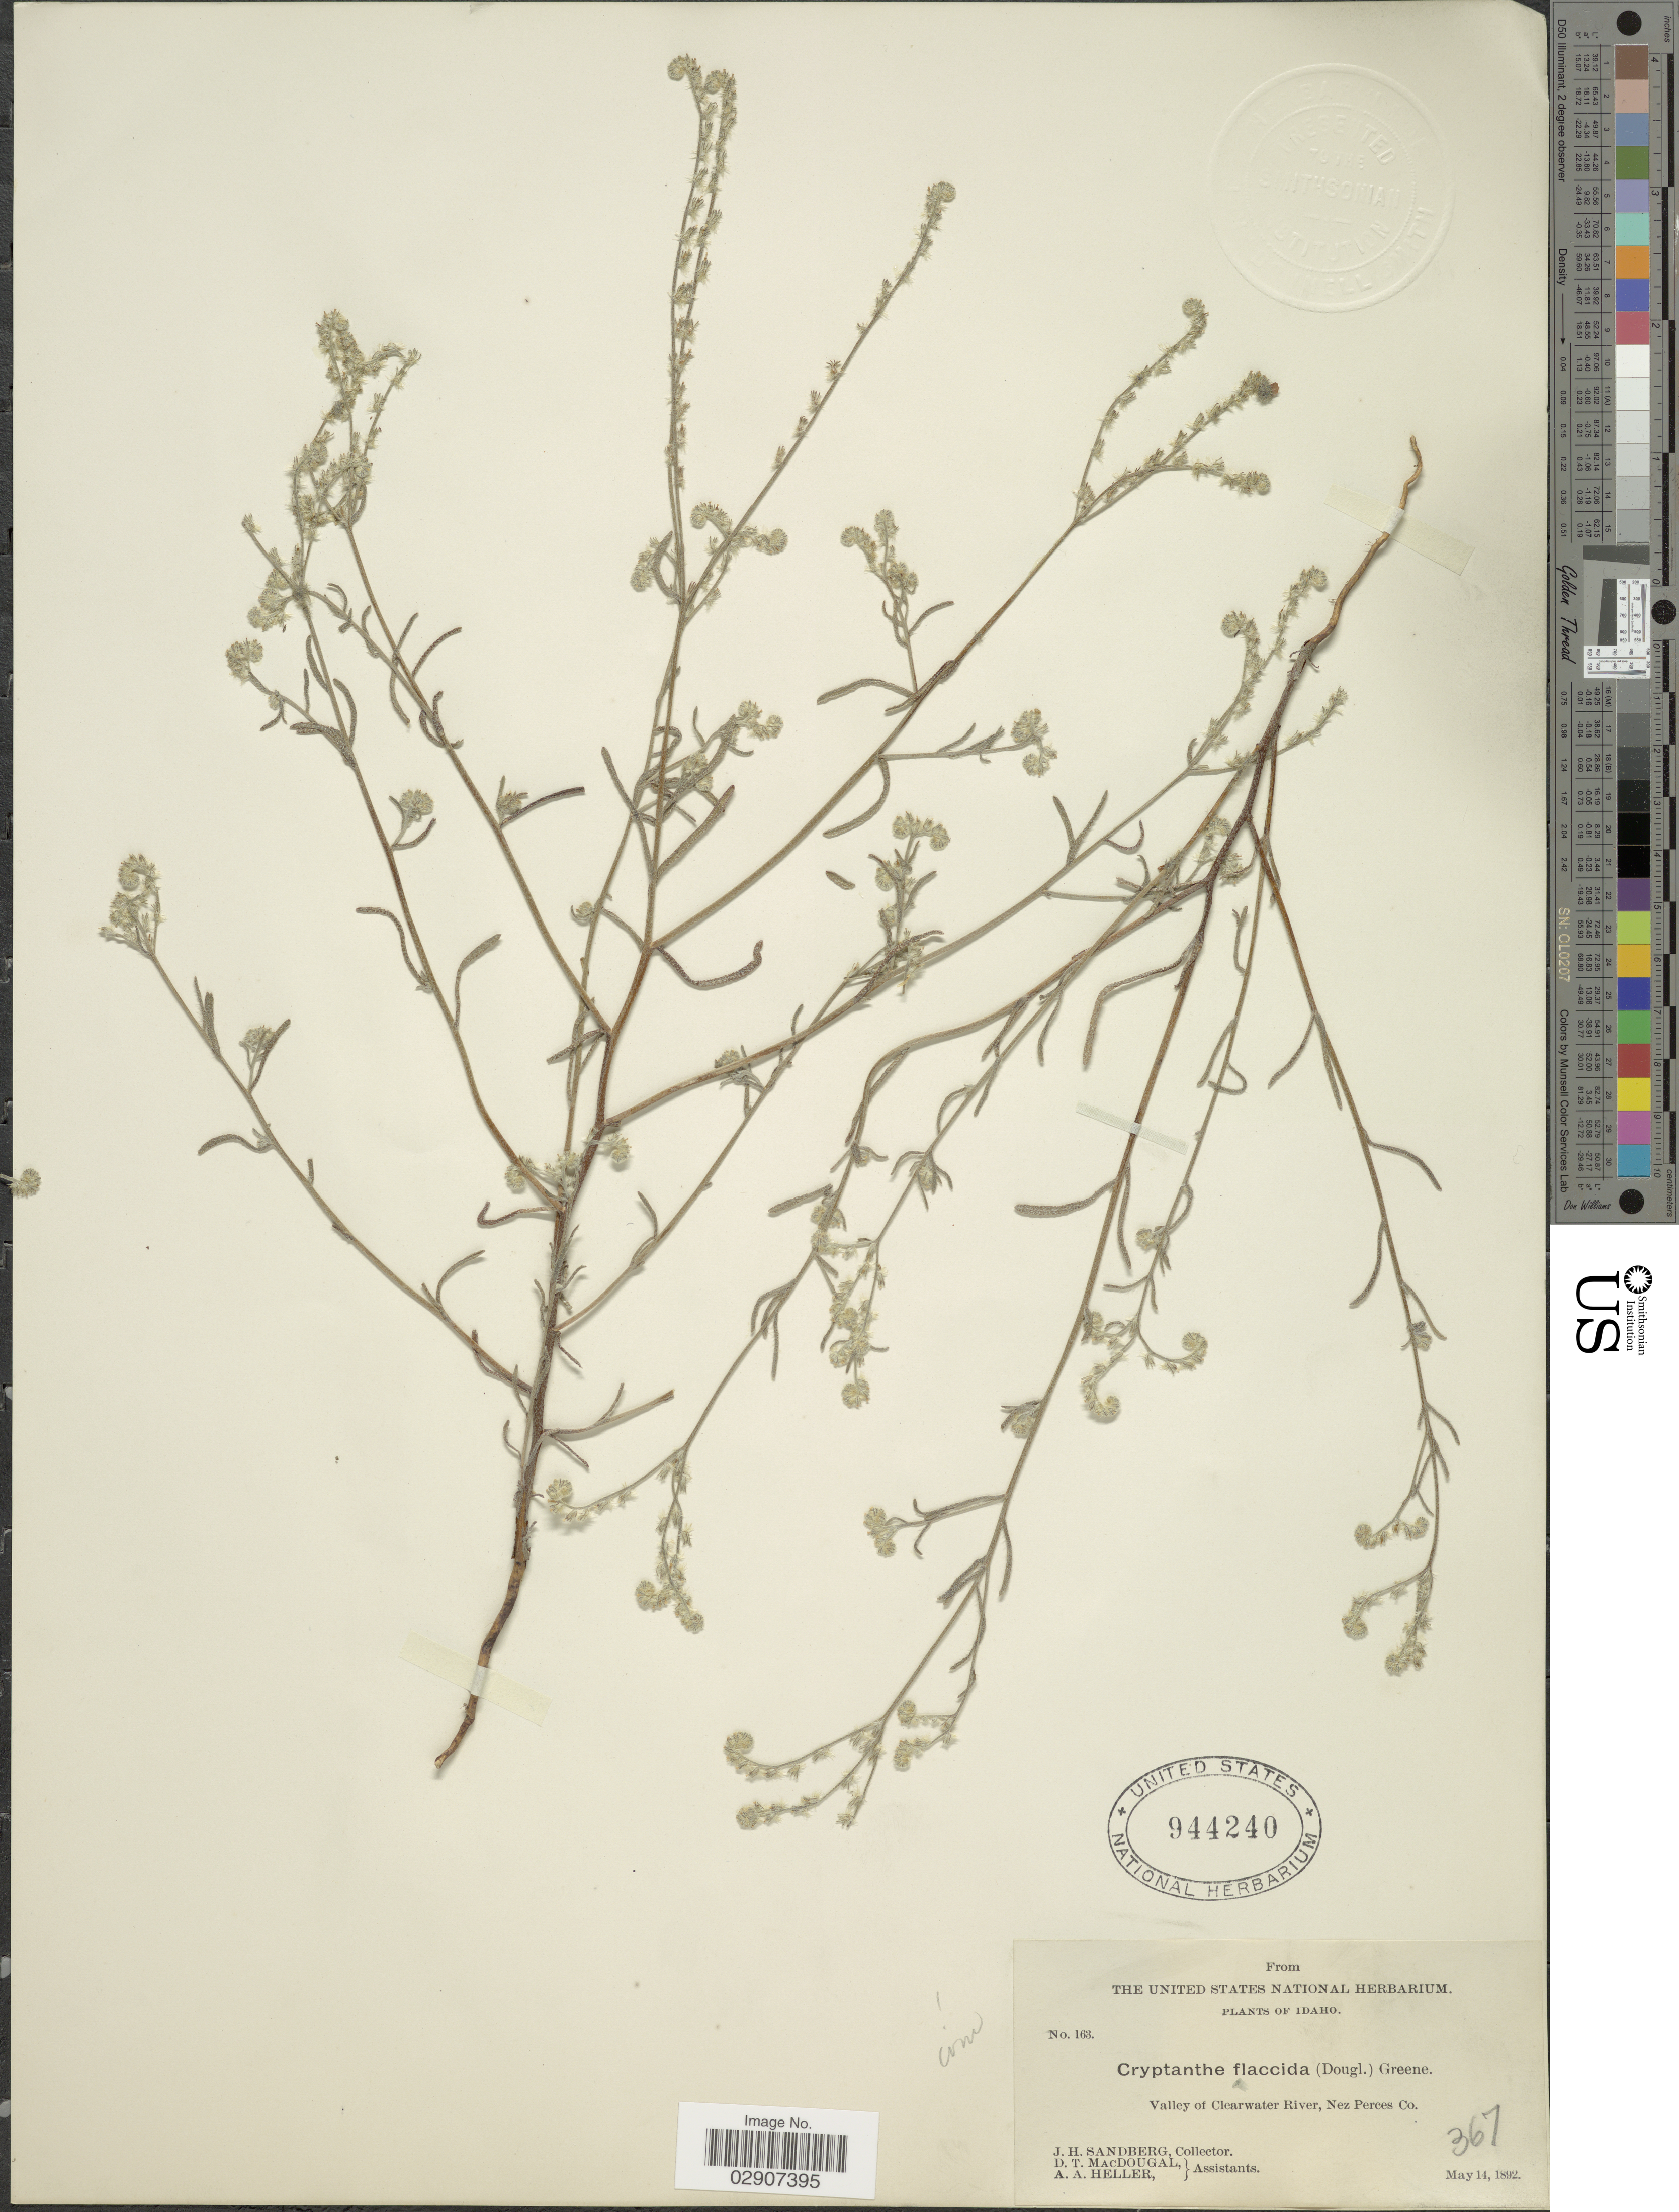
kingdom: Plantae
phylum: Tracheophyta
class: Magnoliopsida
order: Boraginales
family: Boraginaceae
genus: Cryptantha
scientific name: Cryptantha flaccida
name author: (Douglas ex Lehm.) Greene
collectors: J. H. Sandberg, D. T. MacDougal & A. A. Heller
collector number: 163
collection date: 1892-05-14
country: United States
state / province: Idaho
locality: Valley of Clearwater River, Nez Perces Co.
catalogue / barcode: US 944240